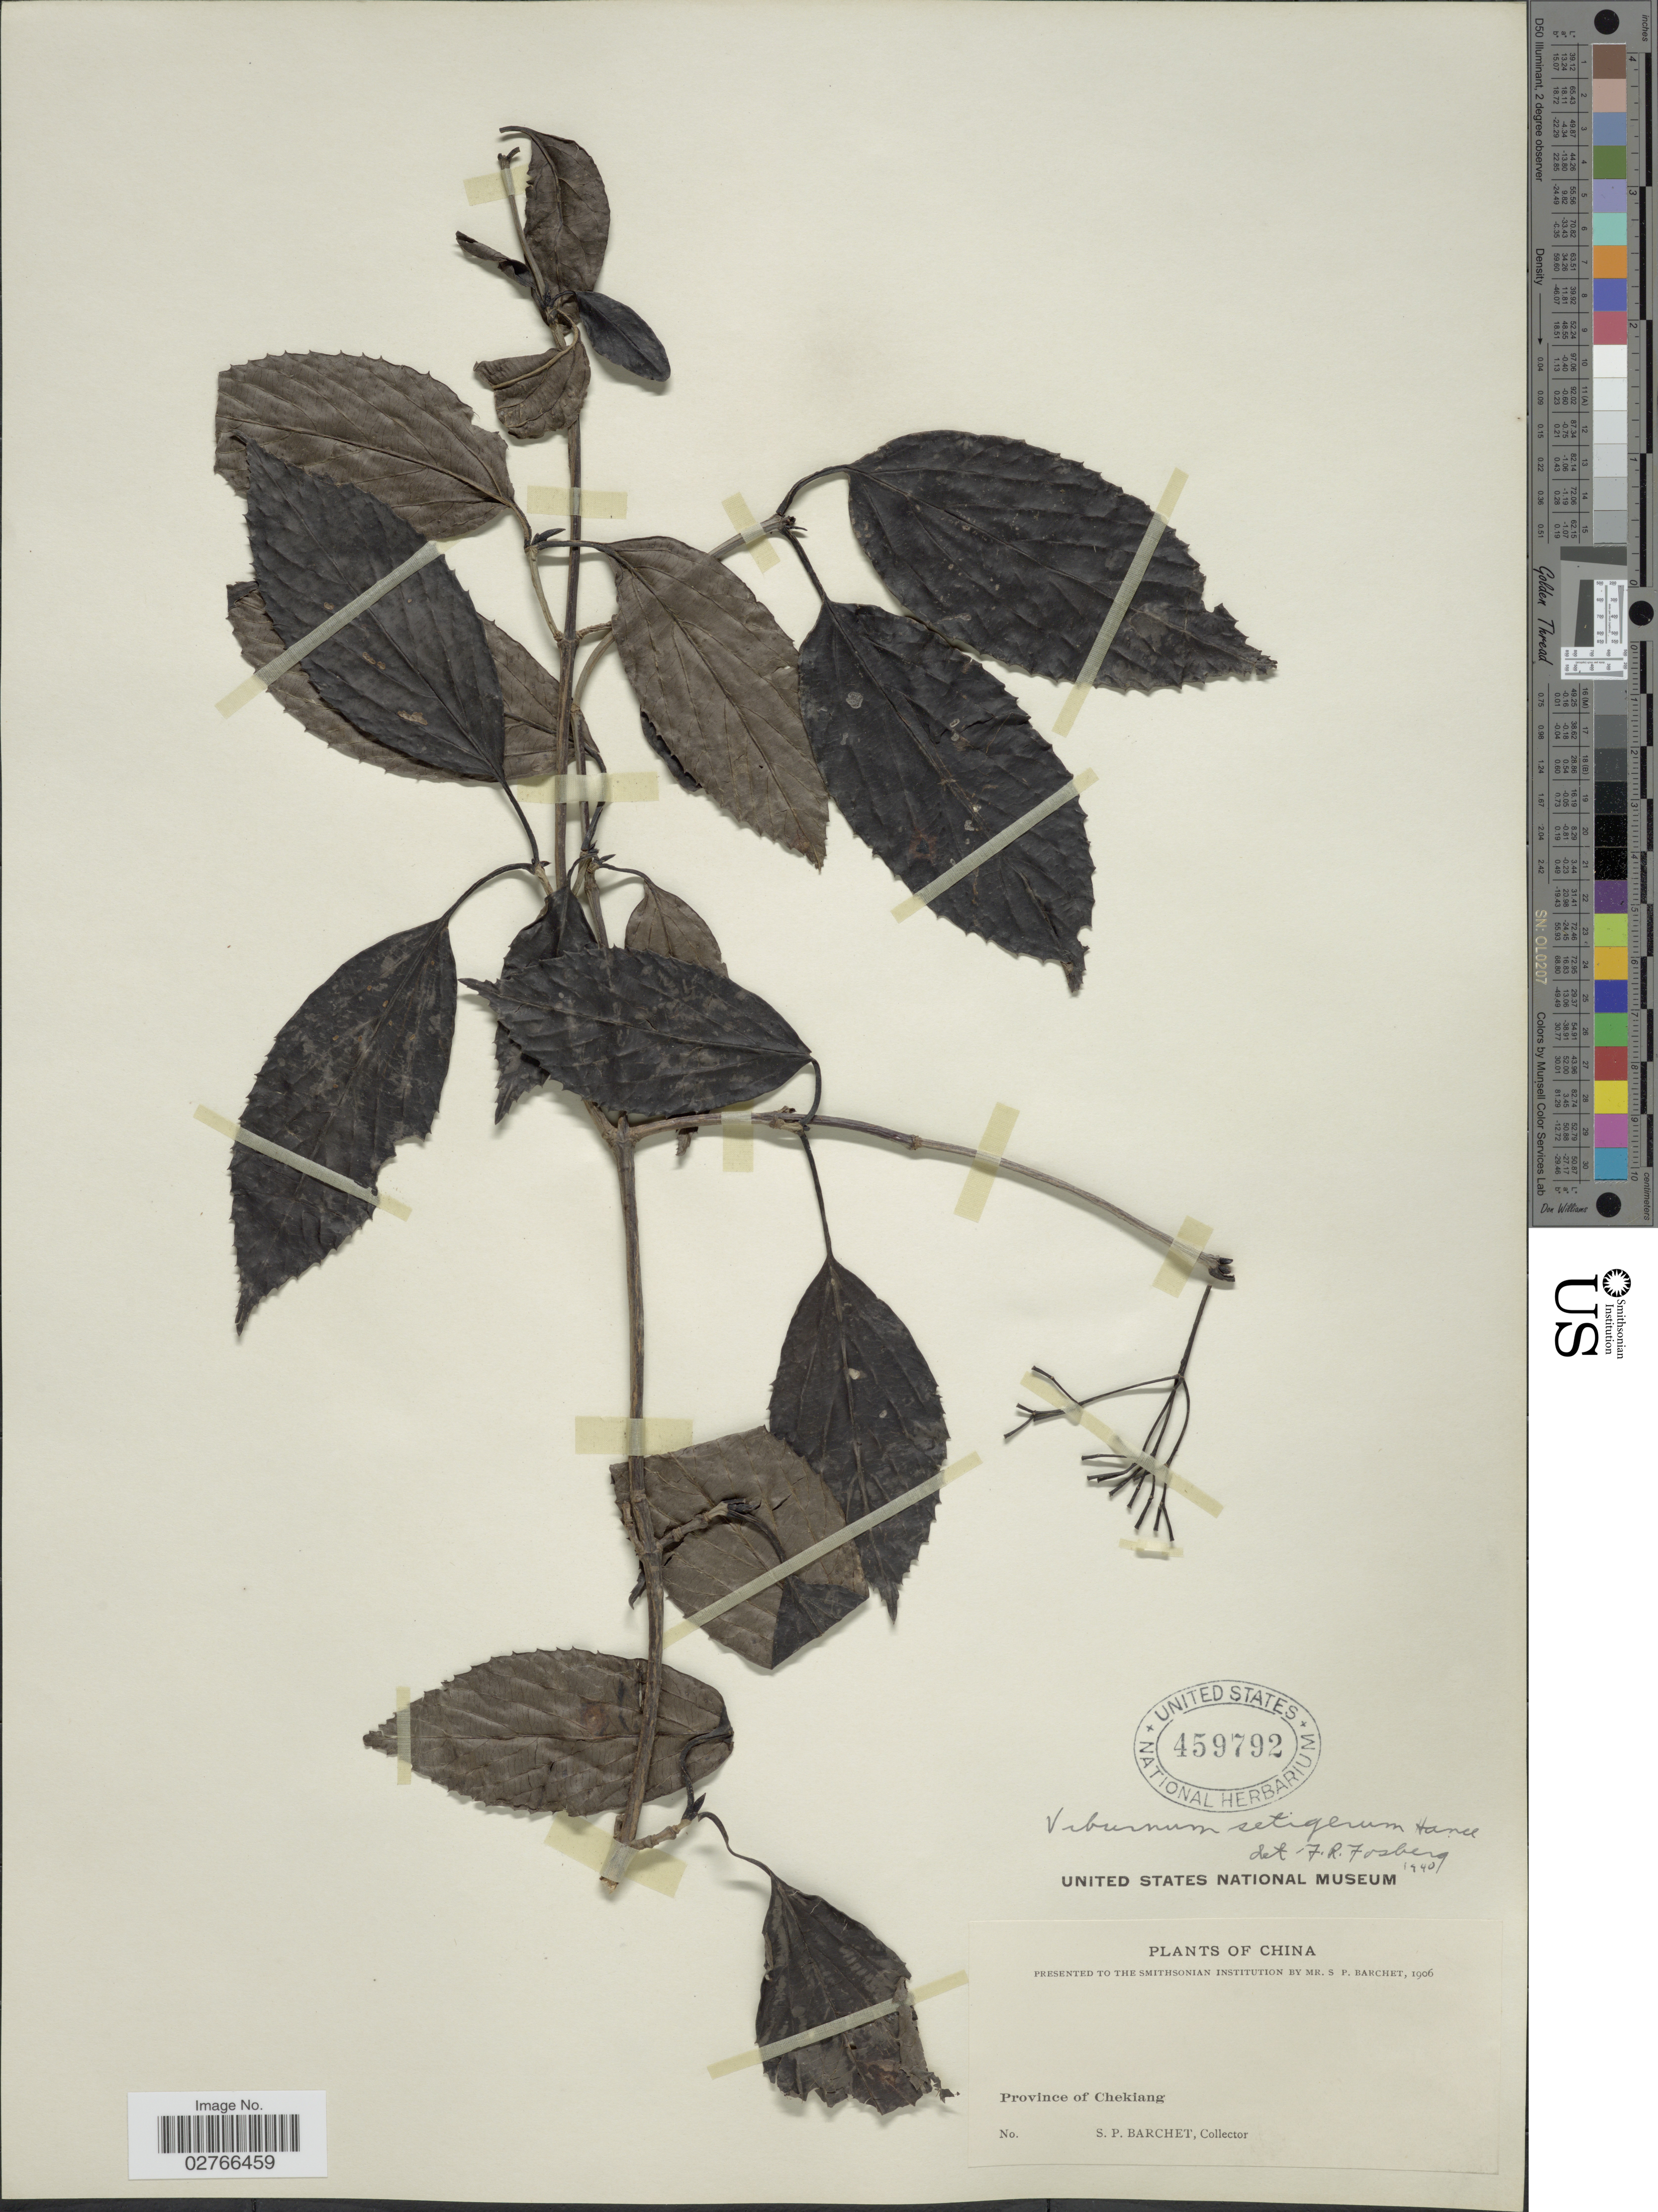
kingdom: Plantae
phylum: Tracheophyta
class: Magnoliopsida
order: Dipsacales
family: Viburnaceae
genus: Viburnum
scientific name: Viburnum setigerum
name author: Hance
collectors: S. P. Barchet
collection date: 1906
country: China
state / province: Zhejiang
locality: Province of Chekiang.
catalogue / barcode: US 459792